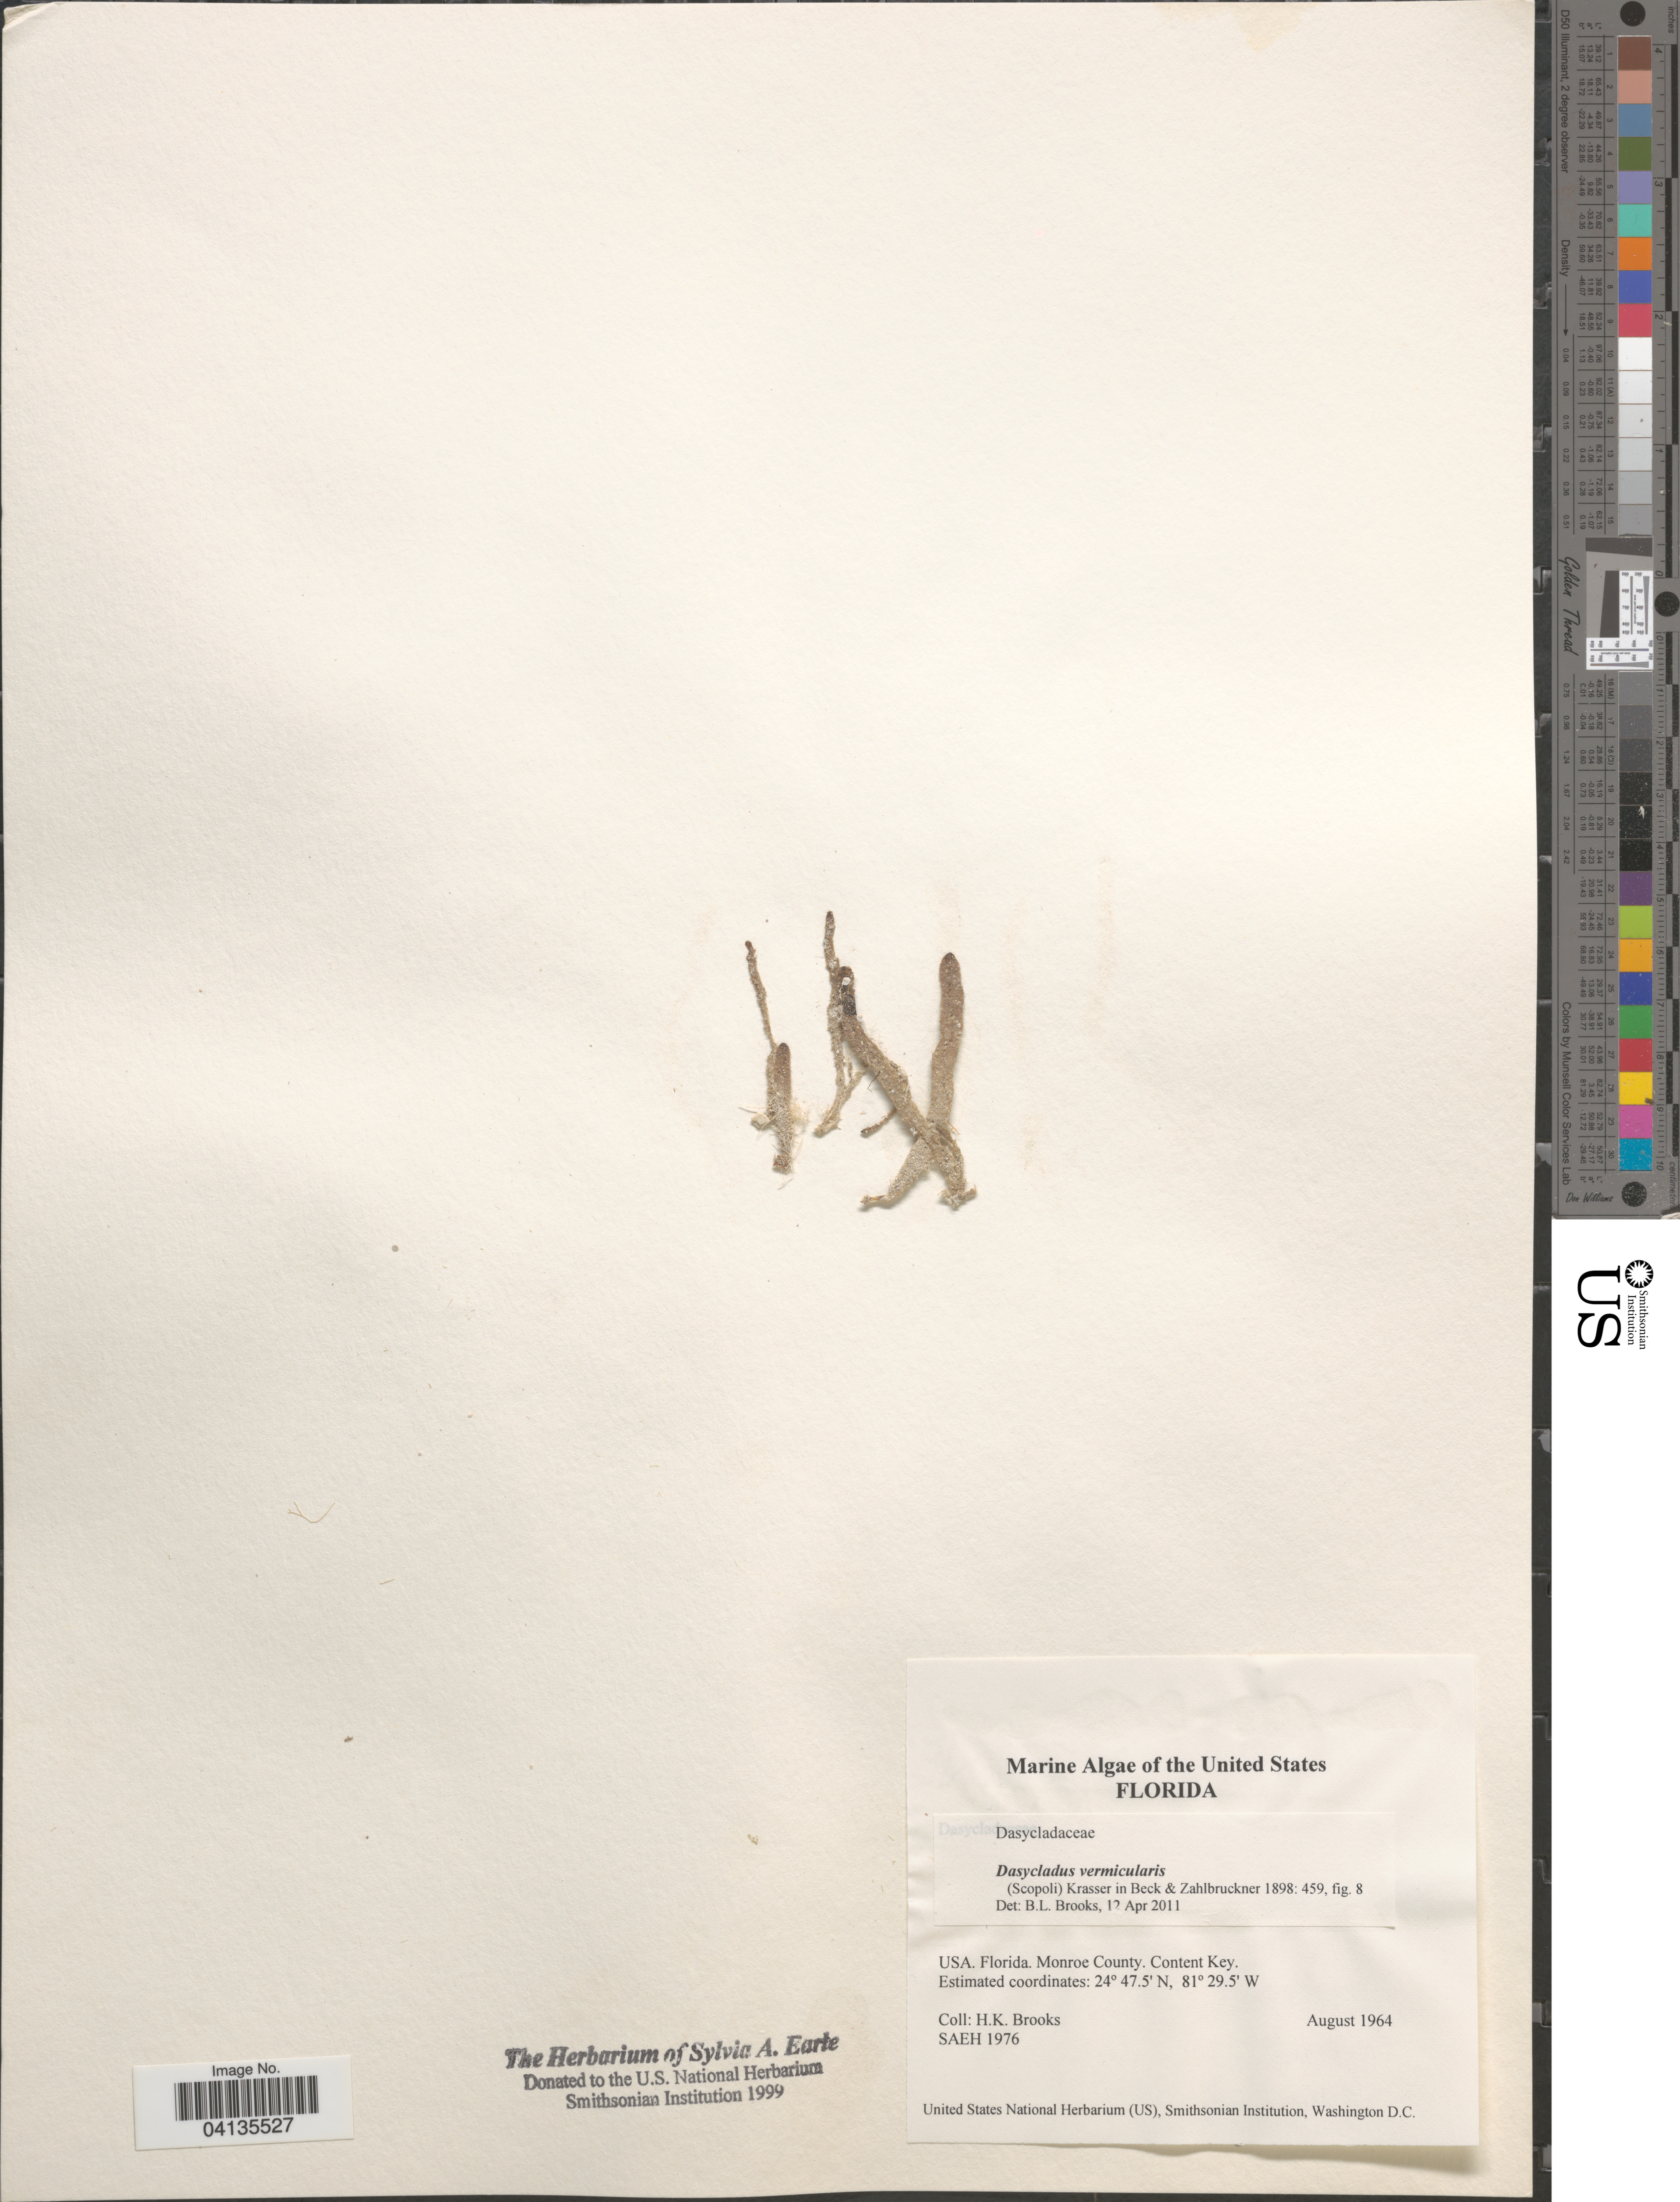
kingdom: Plantae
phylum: Chlorophyta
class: Ulvophyceae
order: Dasycladales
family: Dasycladaceae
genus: Dasycladus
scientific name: Dasycladus vermicularis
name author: (Scop.) Krasser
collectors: H. Brooks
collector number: SAEH1976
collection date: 1964-08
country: United States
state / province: Florida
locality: Monroe County. Content Key.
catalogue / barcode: US 329121